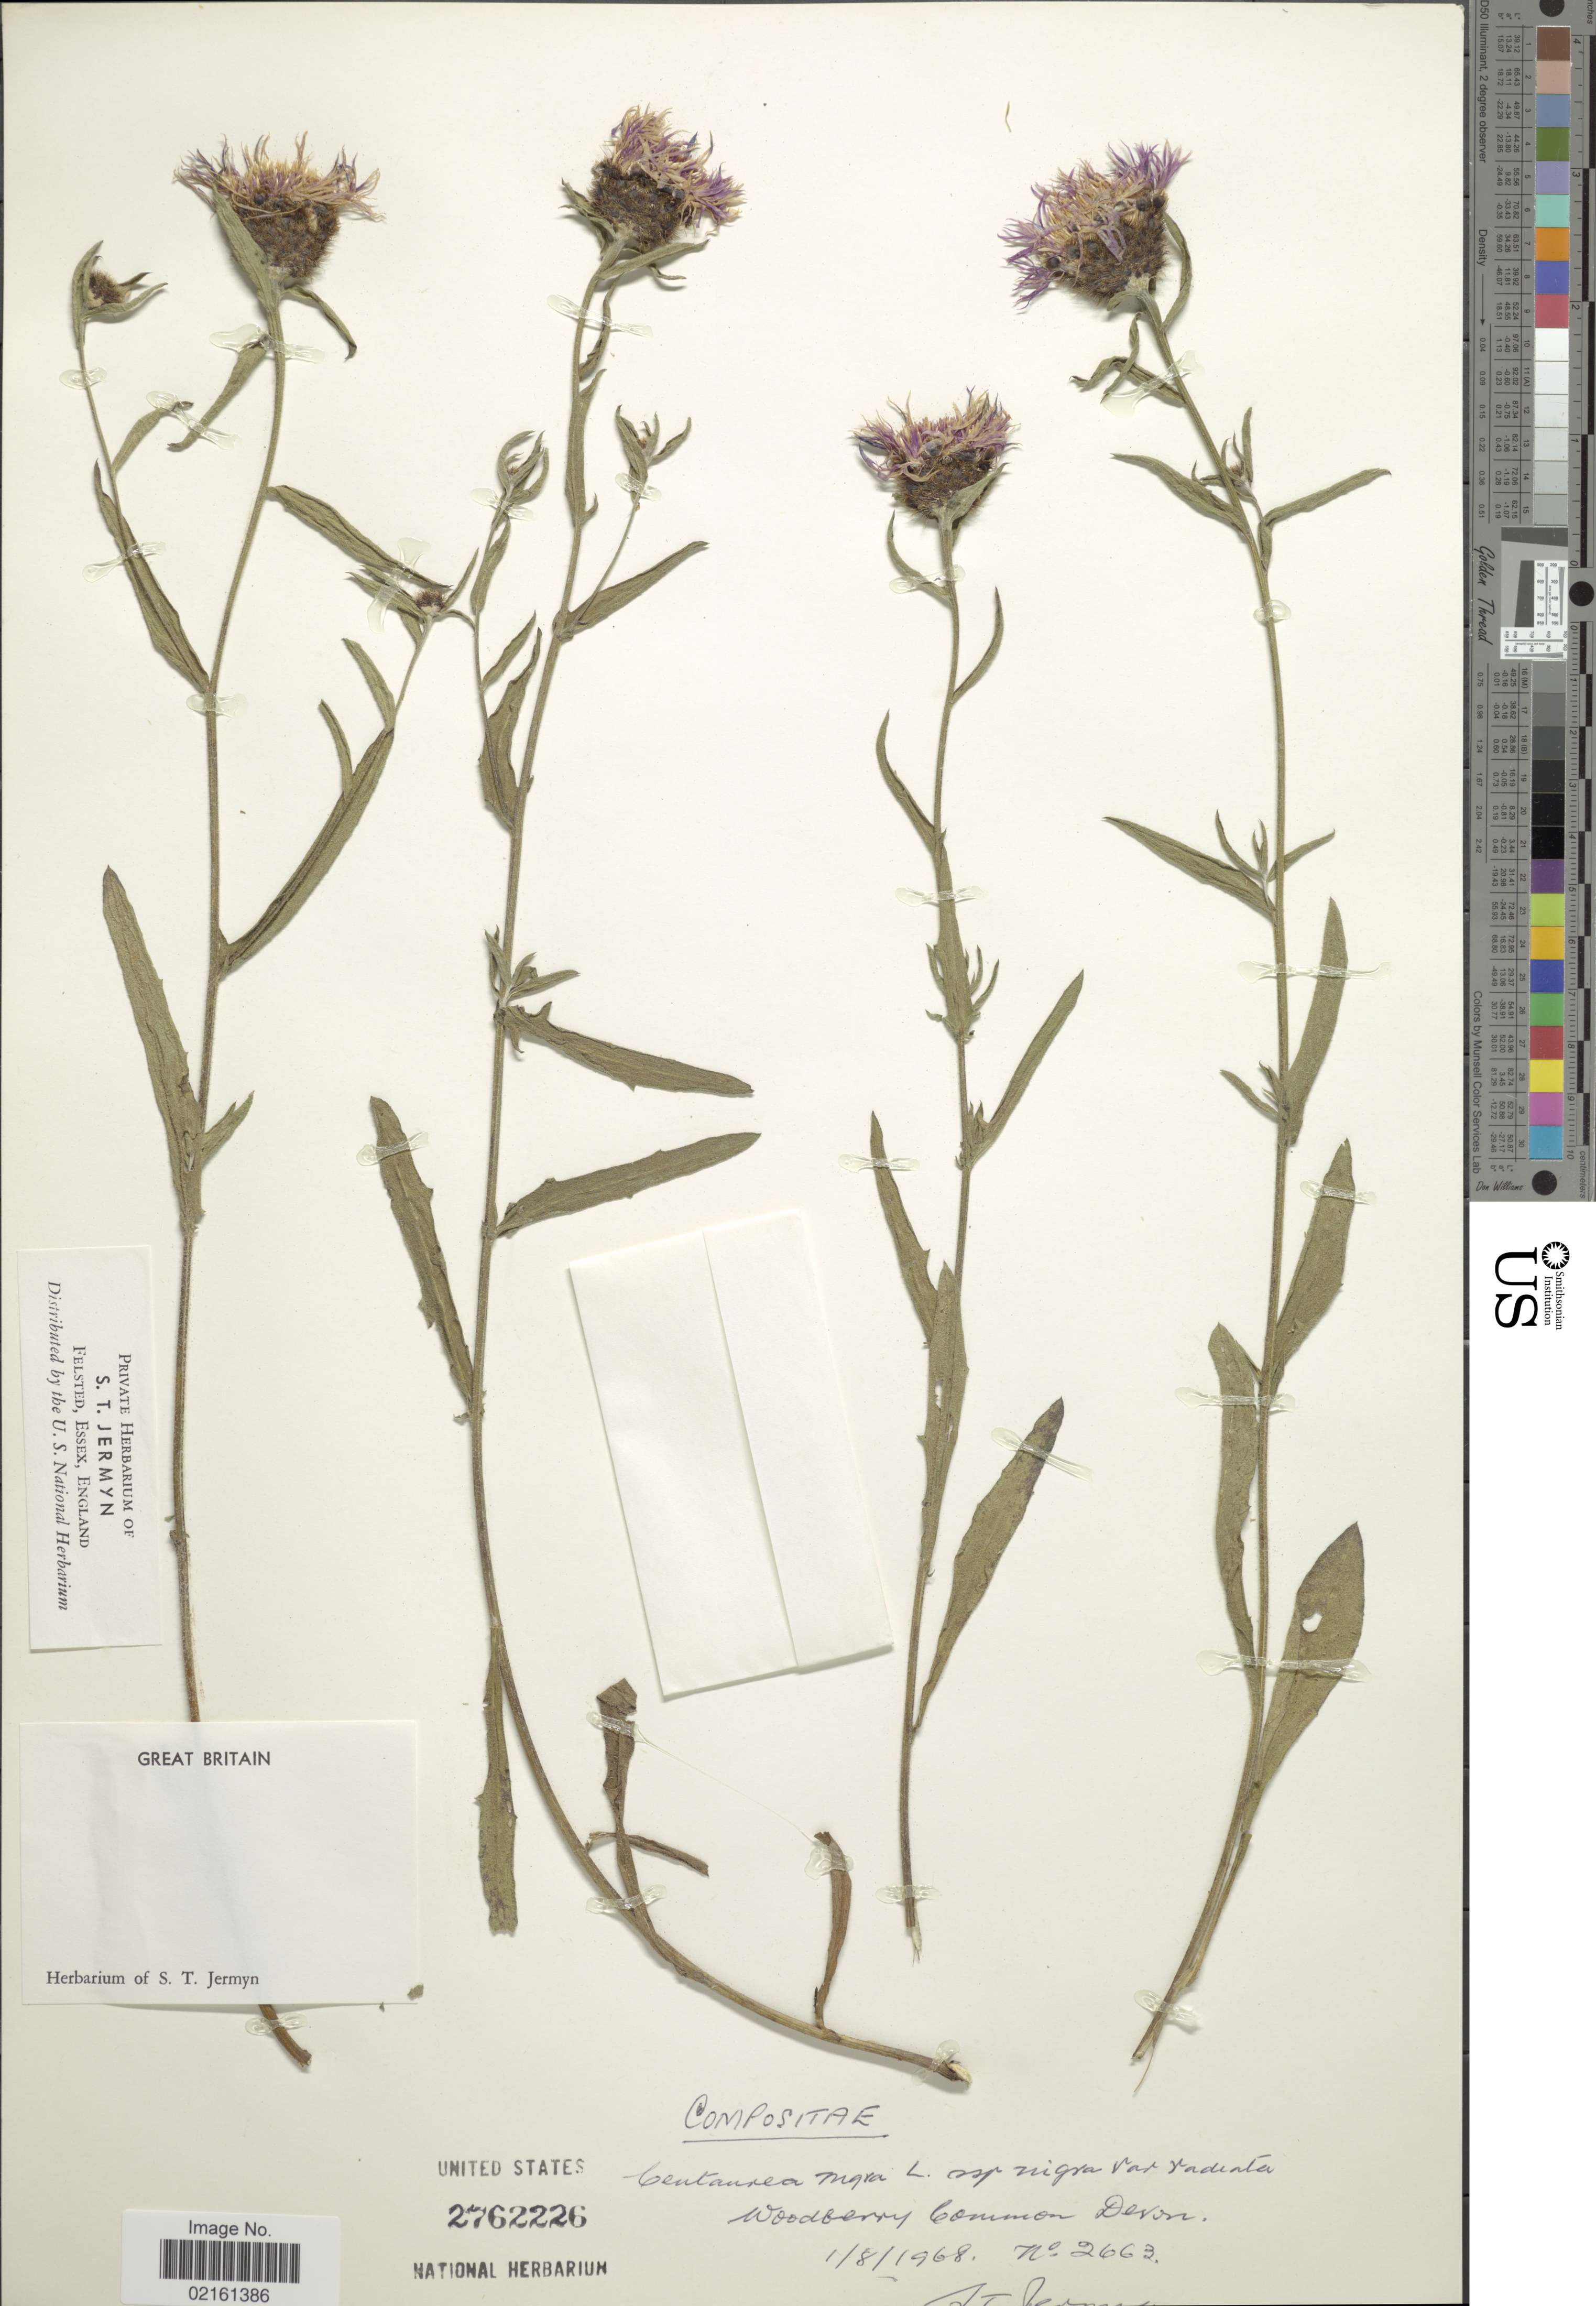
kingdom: Plantae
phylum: Tracheophyta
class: Magnoliopsida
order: Asterales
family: Asteraceae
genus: Centaurea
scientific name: Centaurea nigra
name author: L.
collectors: S. Jermyn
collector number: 2663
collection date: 1968-08-01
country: United Kingdom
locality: Great Britain, Woodberry, Devon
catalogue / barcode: US 2762226